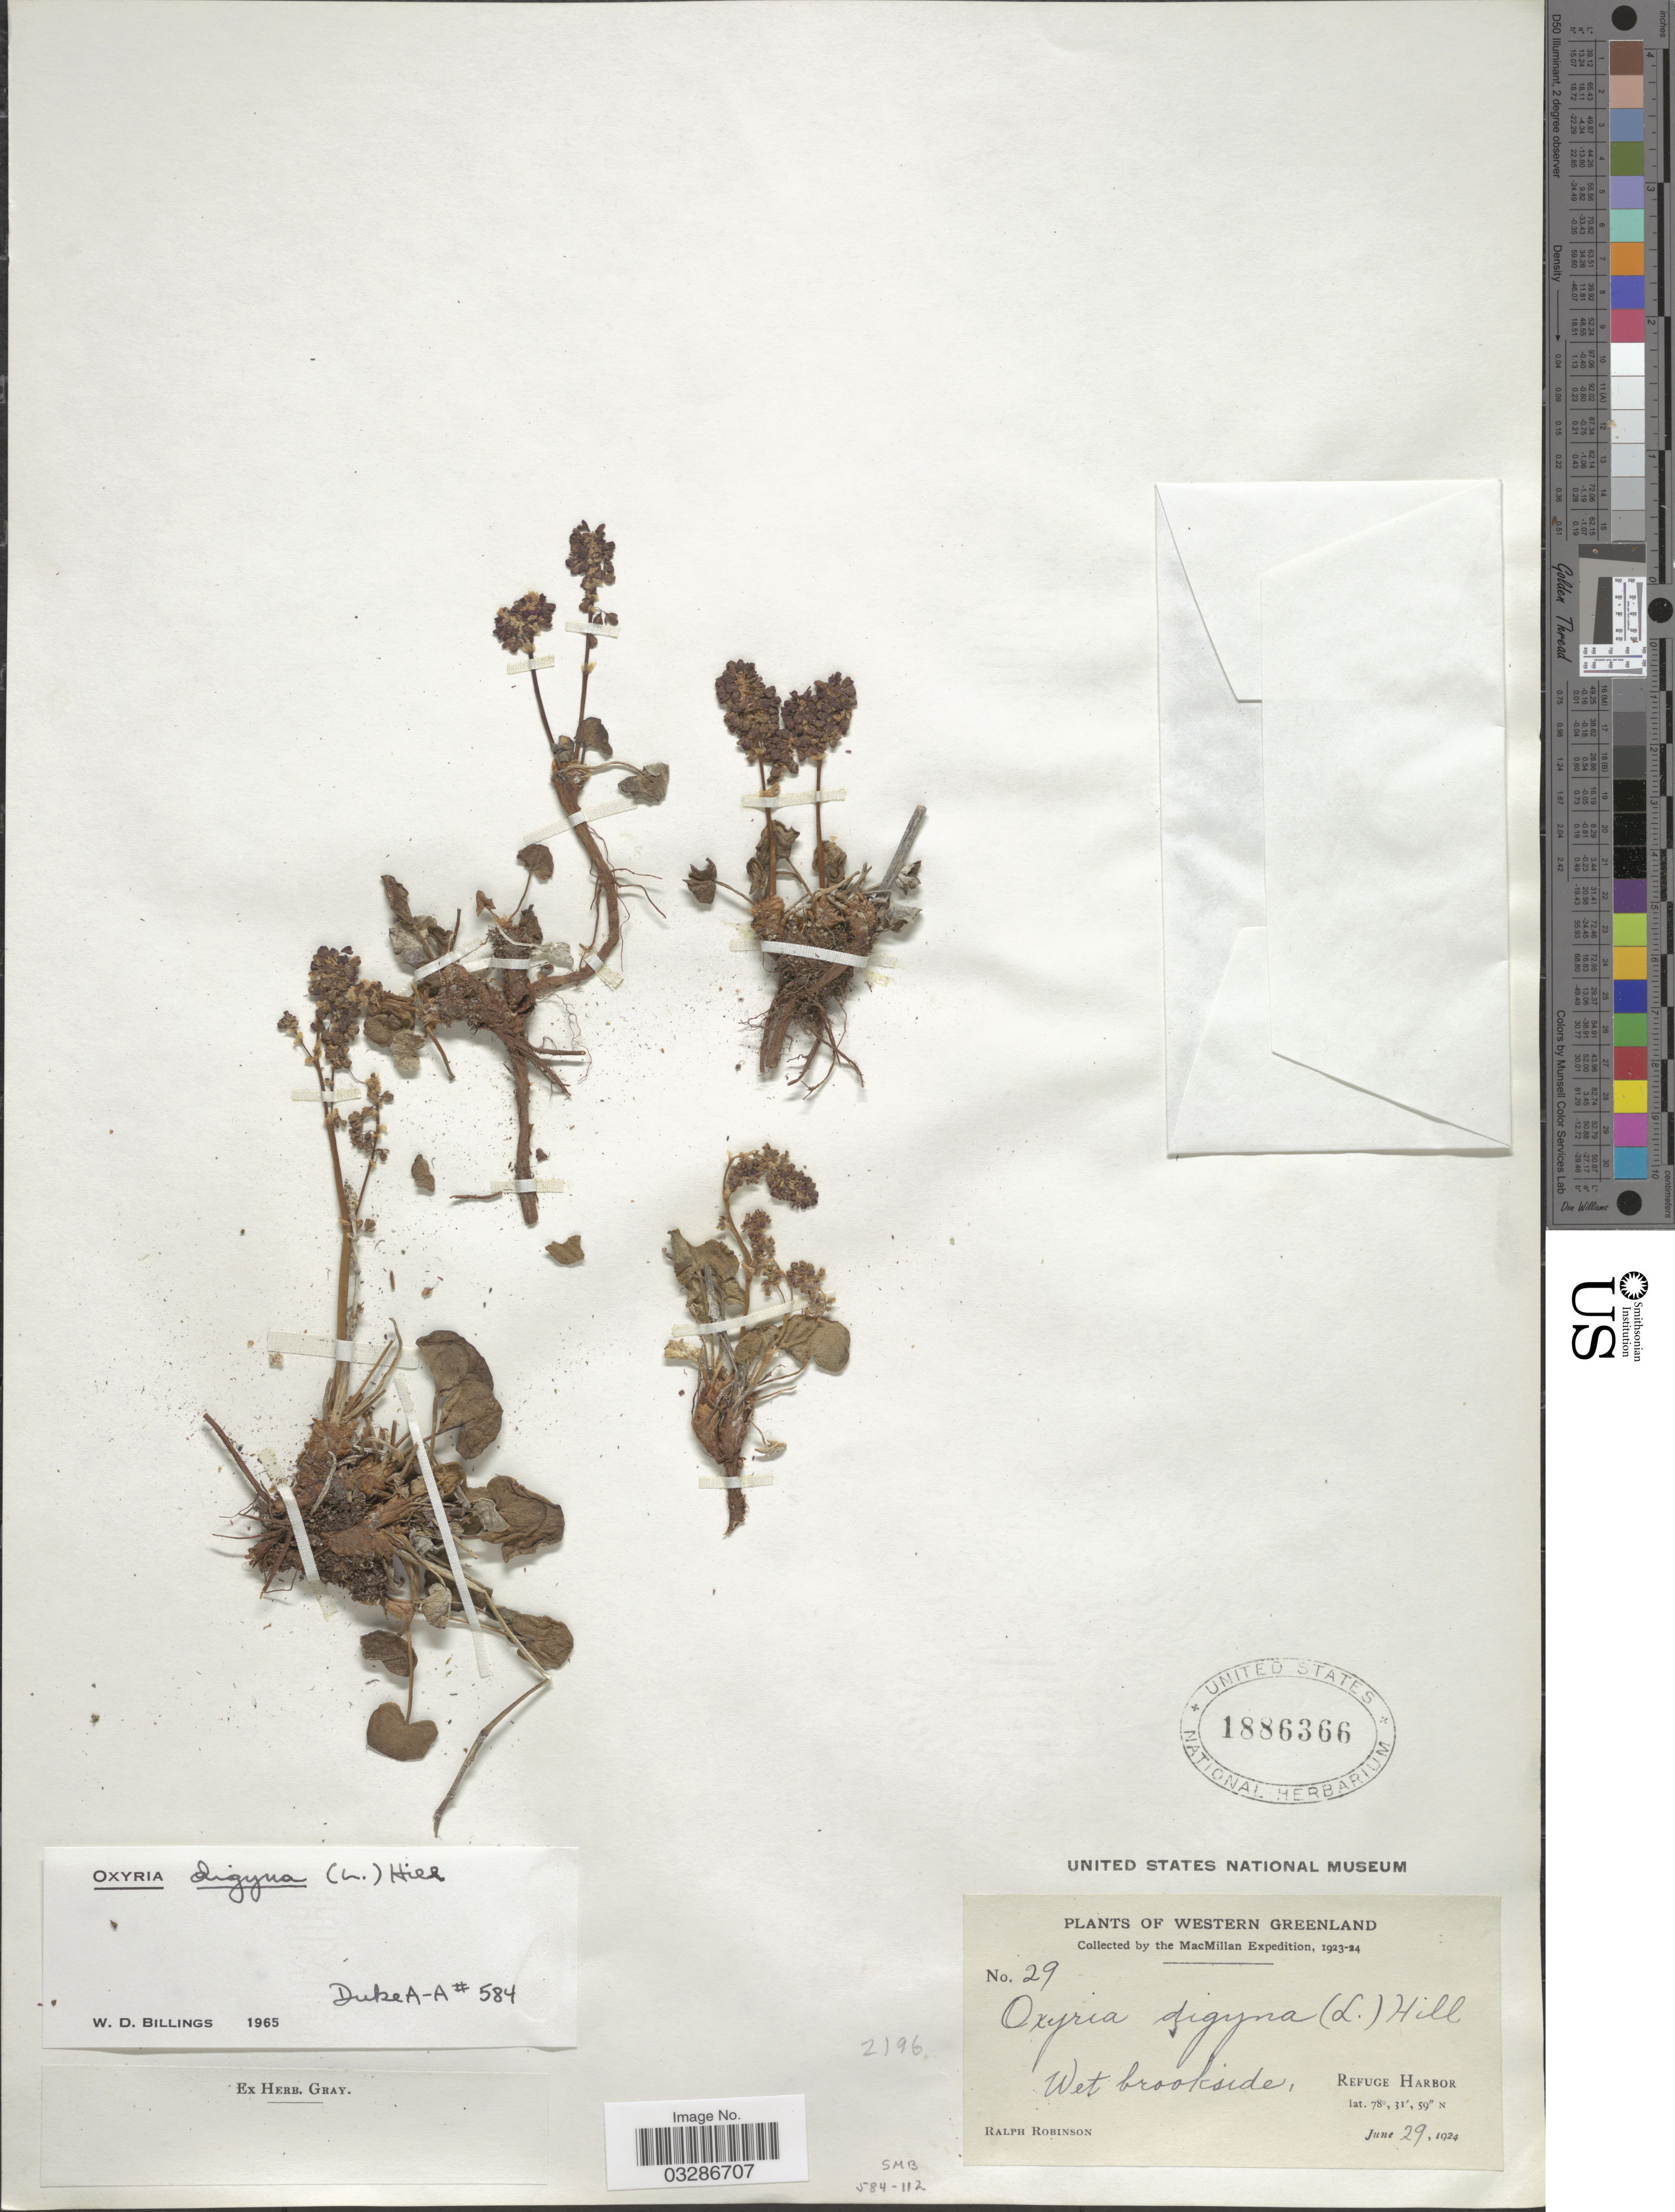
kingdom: Plantae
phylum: Tracheophyta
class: Magnoliopsida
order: Caryophyllales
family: Polygonaceae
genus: Oxyria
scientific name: Oxyria digyna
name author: (L.) Hill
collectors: R. Robinson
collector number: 29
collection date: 1924-06-29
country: Greenland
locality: Western Greenland. Refuge Harbor.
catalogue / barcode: US 1886366